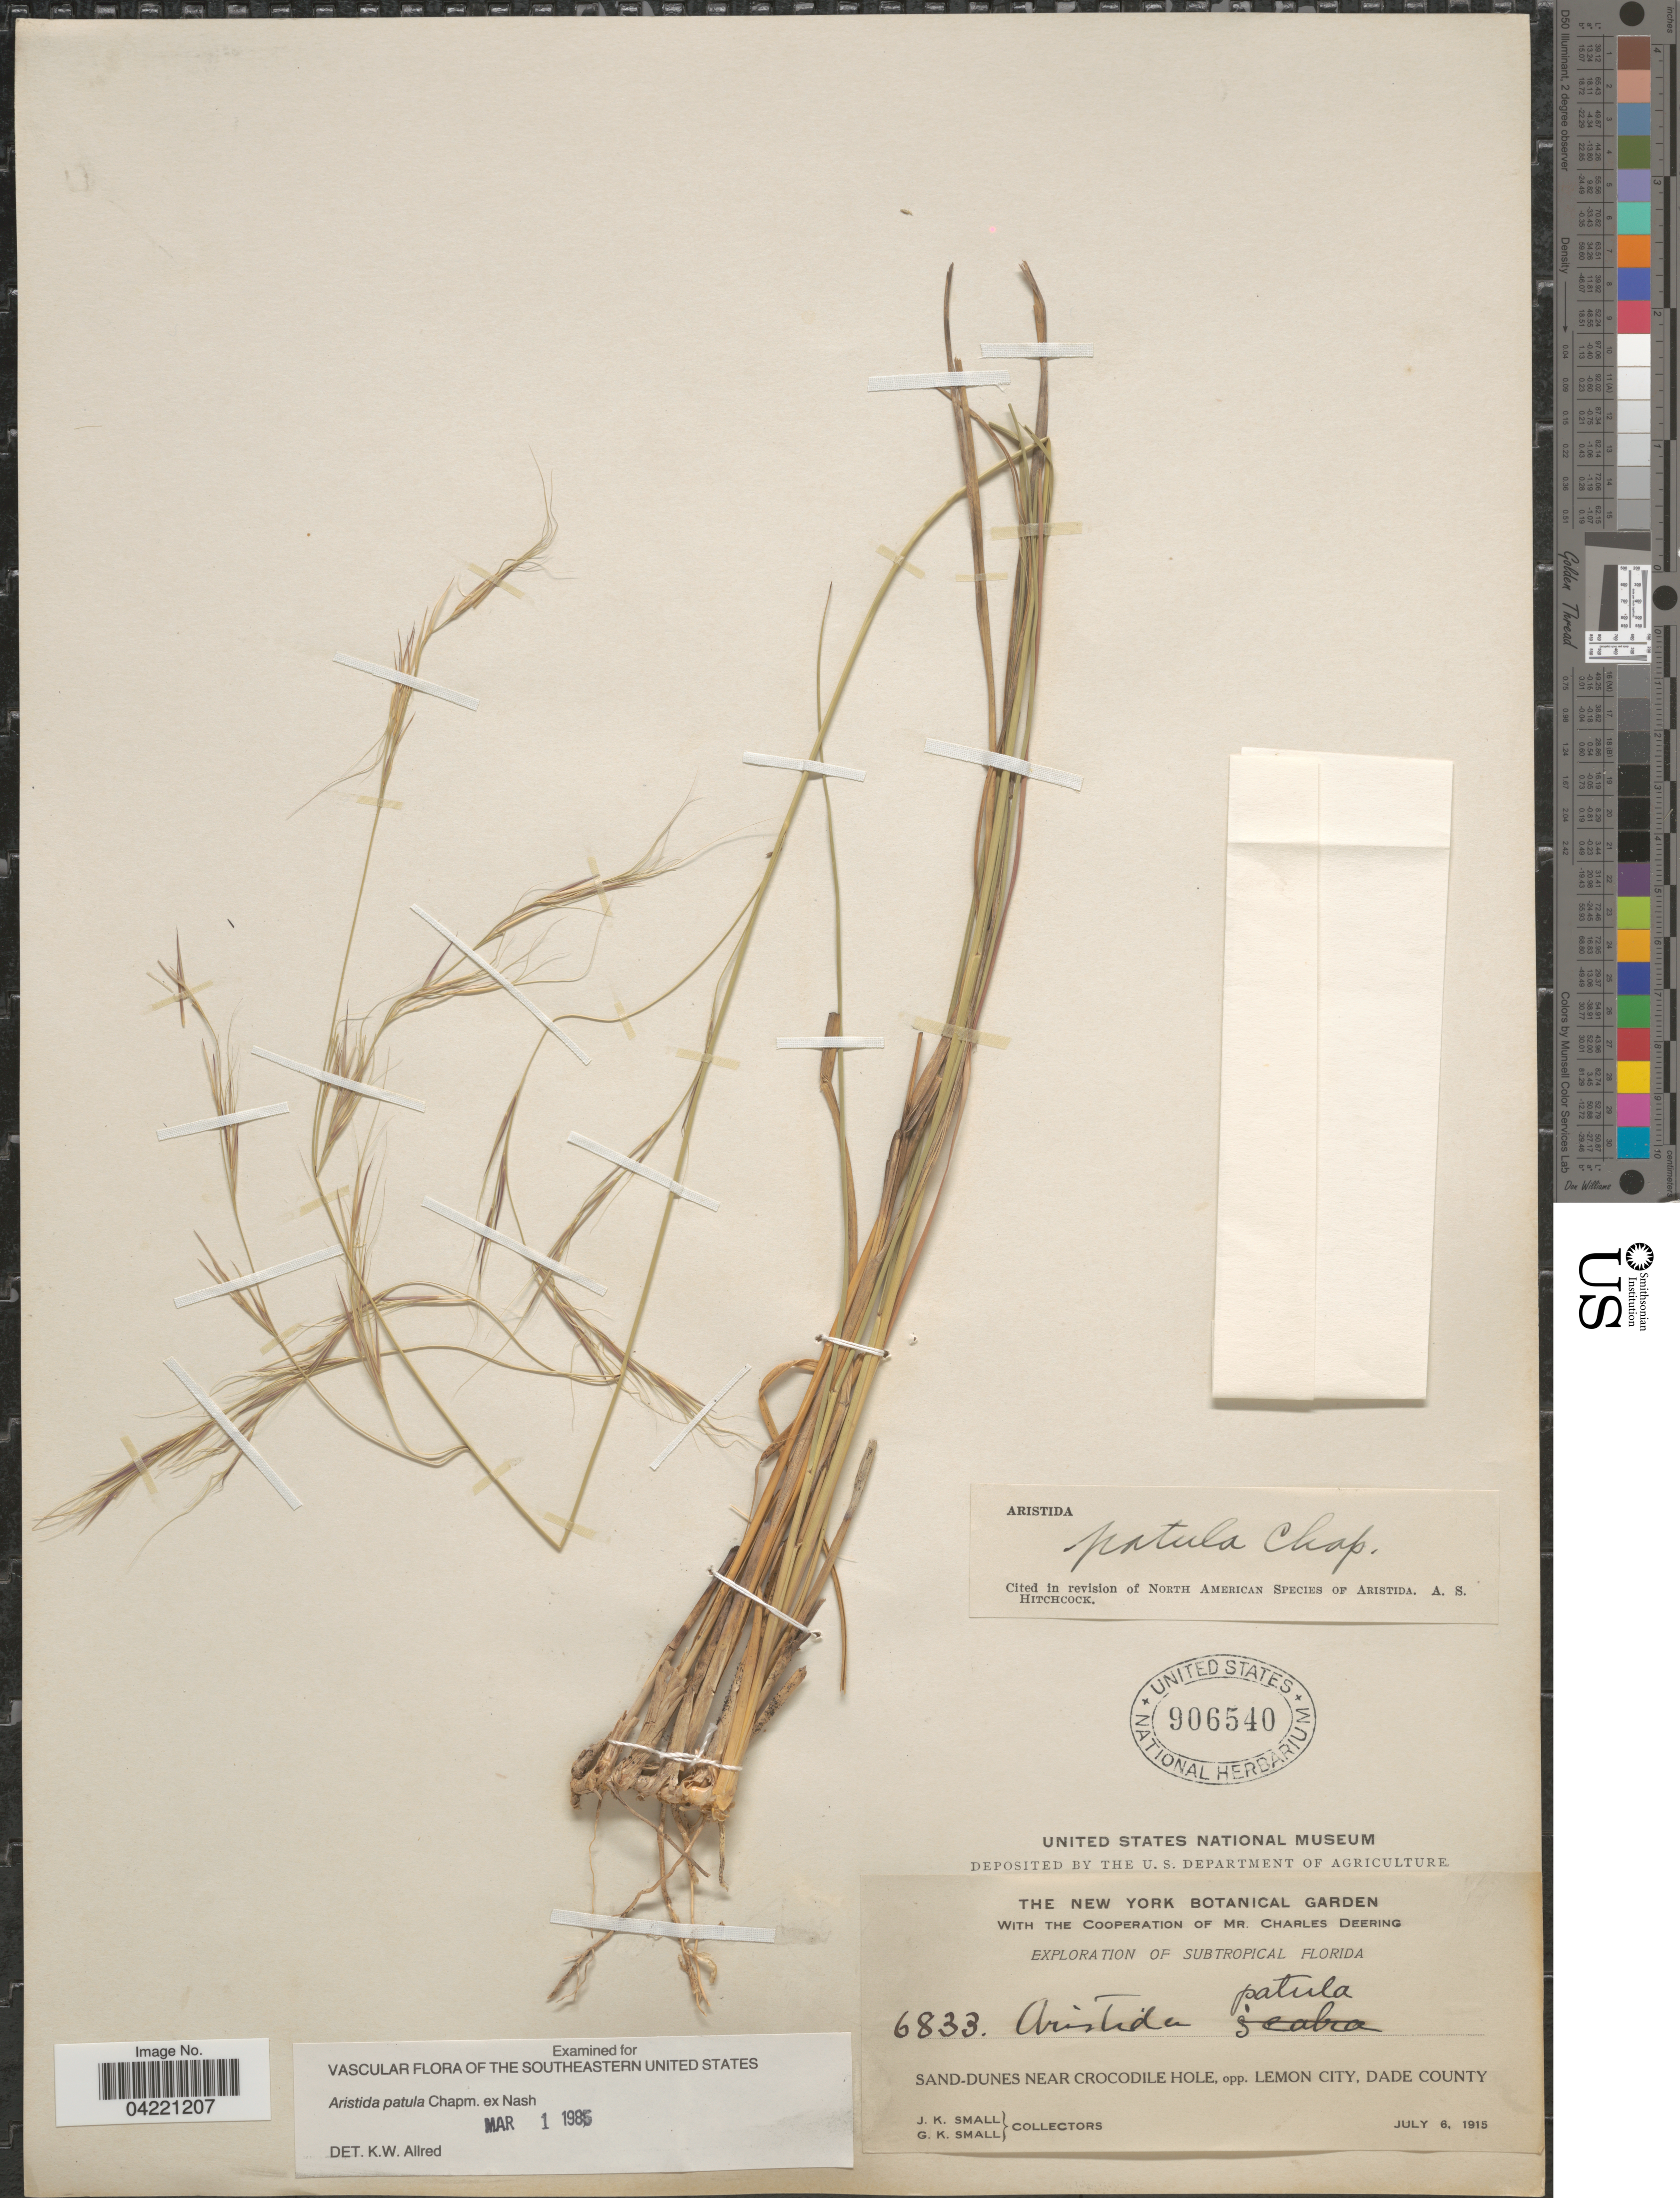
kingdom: Plantae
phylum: Tracheophyta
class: Liliopsida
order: Poales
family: Poaceae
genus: Aristida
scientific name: Aristida patula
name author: Chapm. ex Nash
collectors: J. K. Small & G. K. Small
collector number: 6833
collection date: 1915-07-06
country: United States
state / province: Florida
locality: Exploration of Subtropical Florida. Sand-dunes near Crocodile Hole, opp. Lemon City, Dade County.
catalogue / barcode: US 906540